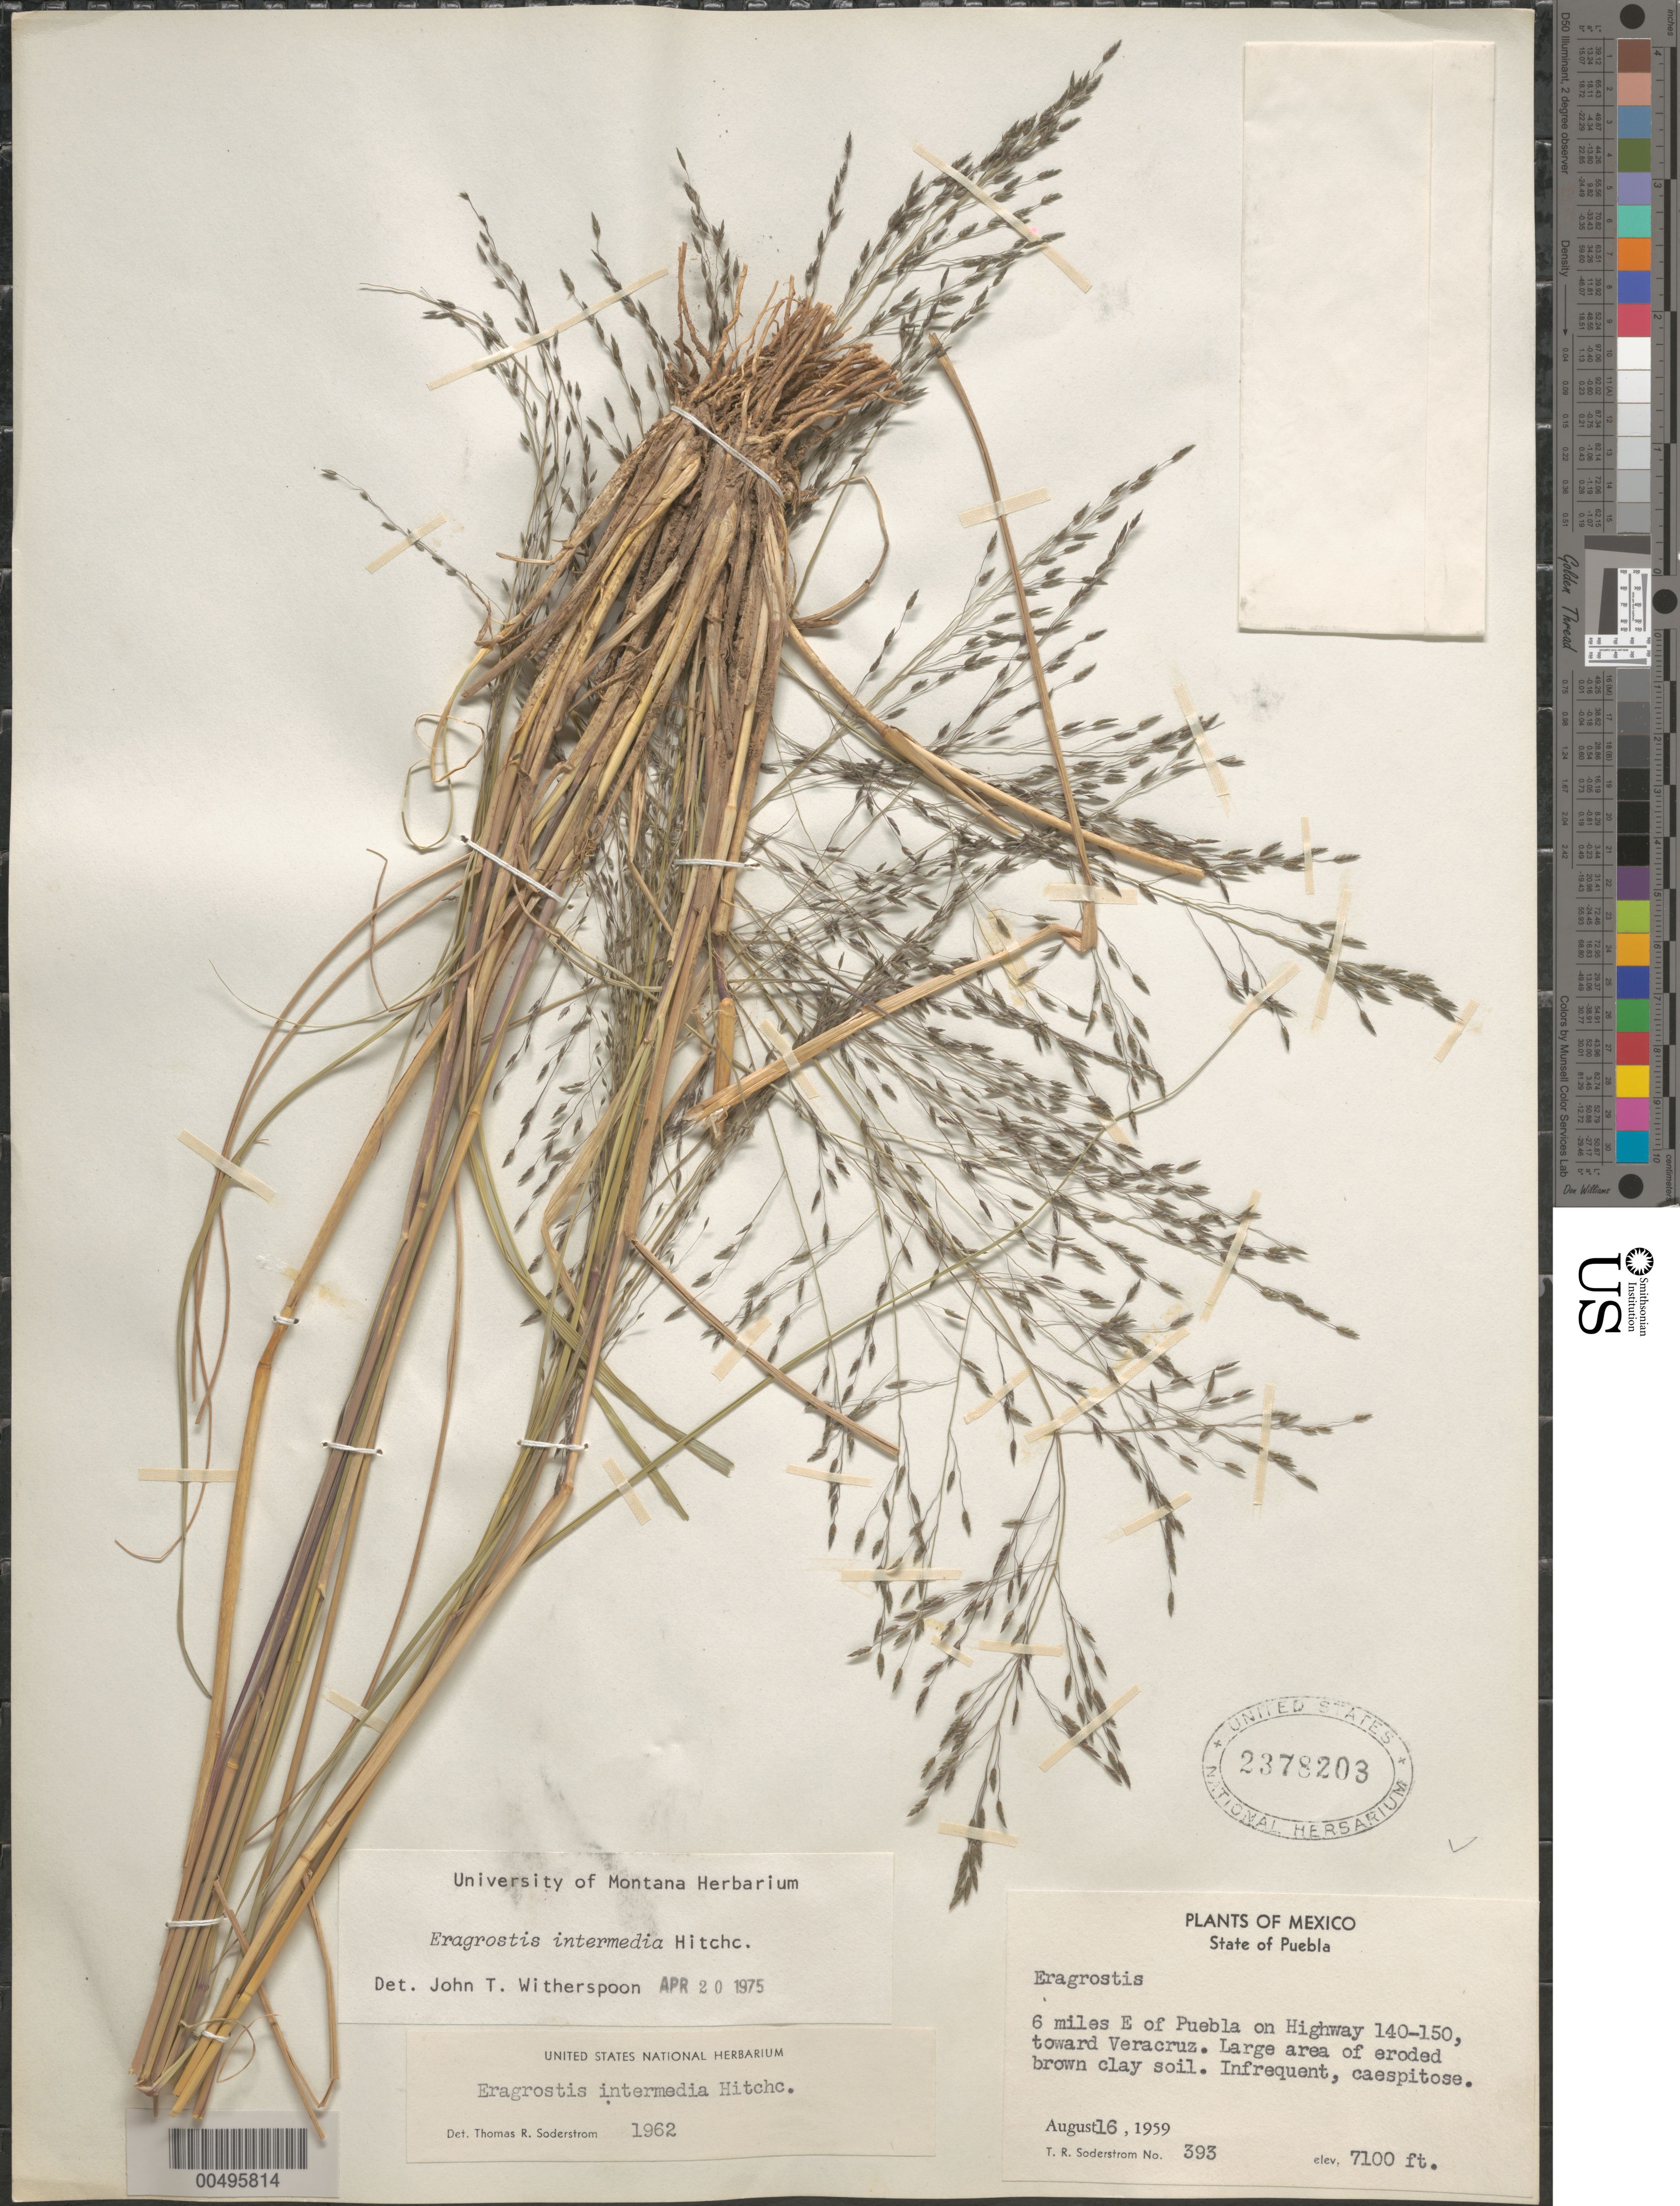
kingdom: Plantae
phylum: Tracheophyta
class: Liliopsida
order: Poales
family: Poaceae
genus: Eragrostis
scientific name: Eragrostis intermedia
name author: Hitchc.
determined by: Witherspoon, John T.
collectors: T. R. Soderstrom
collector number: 393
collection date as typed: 16 Aug 1959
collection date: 1959-08-16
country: Mexico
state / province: Puebla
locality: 6 mi E of Puebla on Hwy 140-150, toward Veracruz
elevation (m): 2164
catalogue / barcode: US 2378203